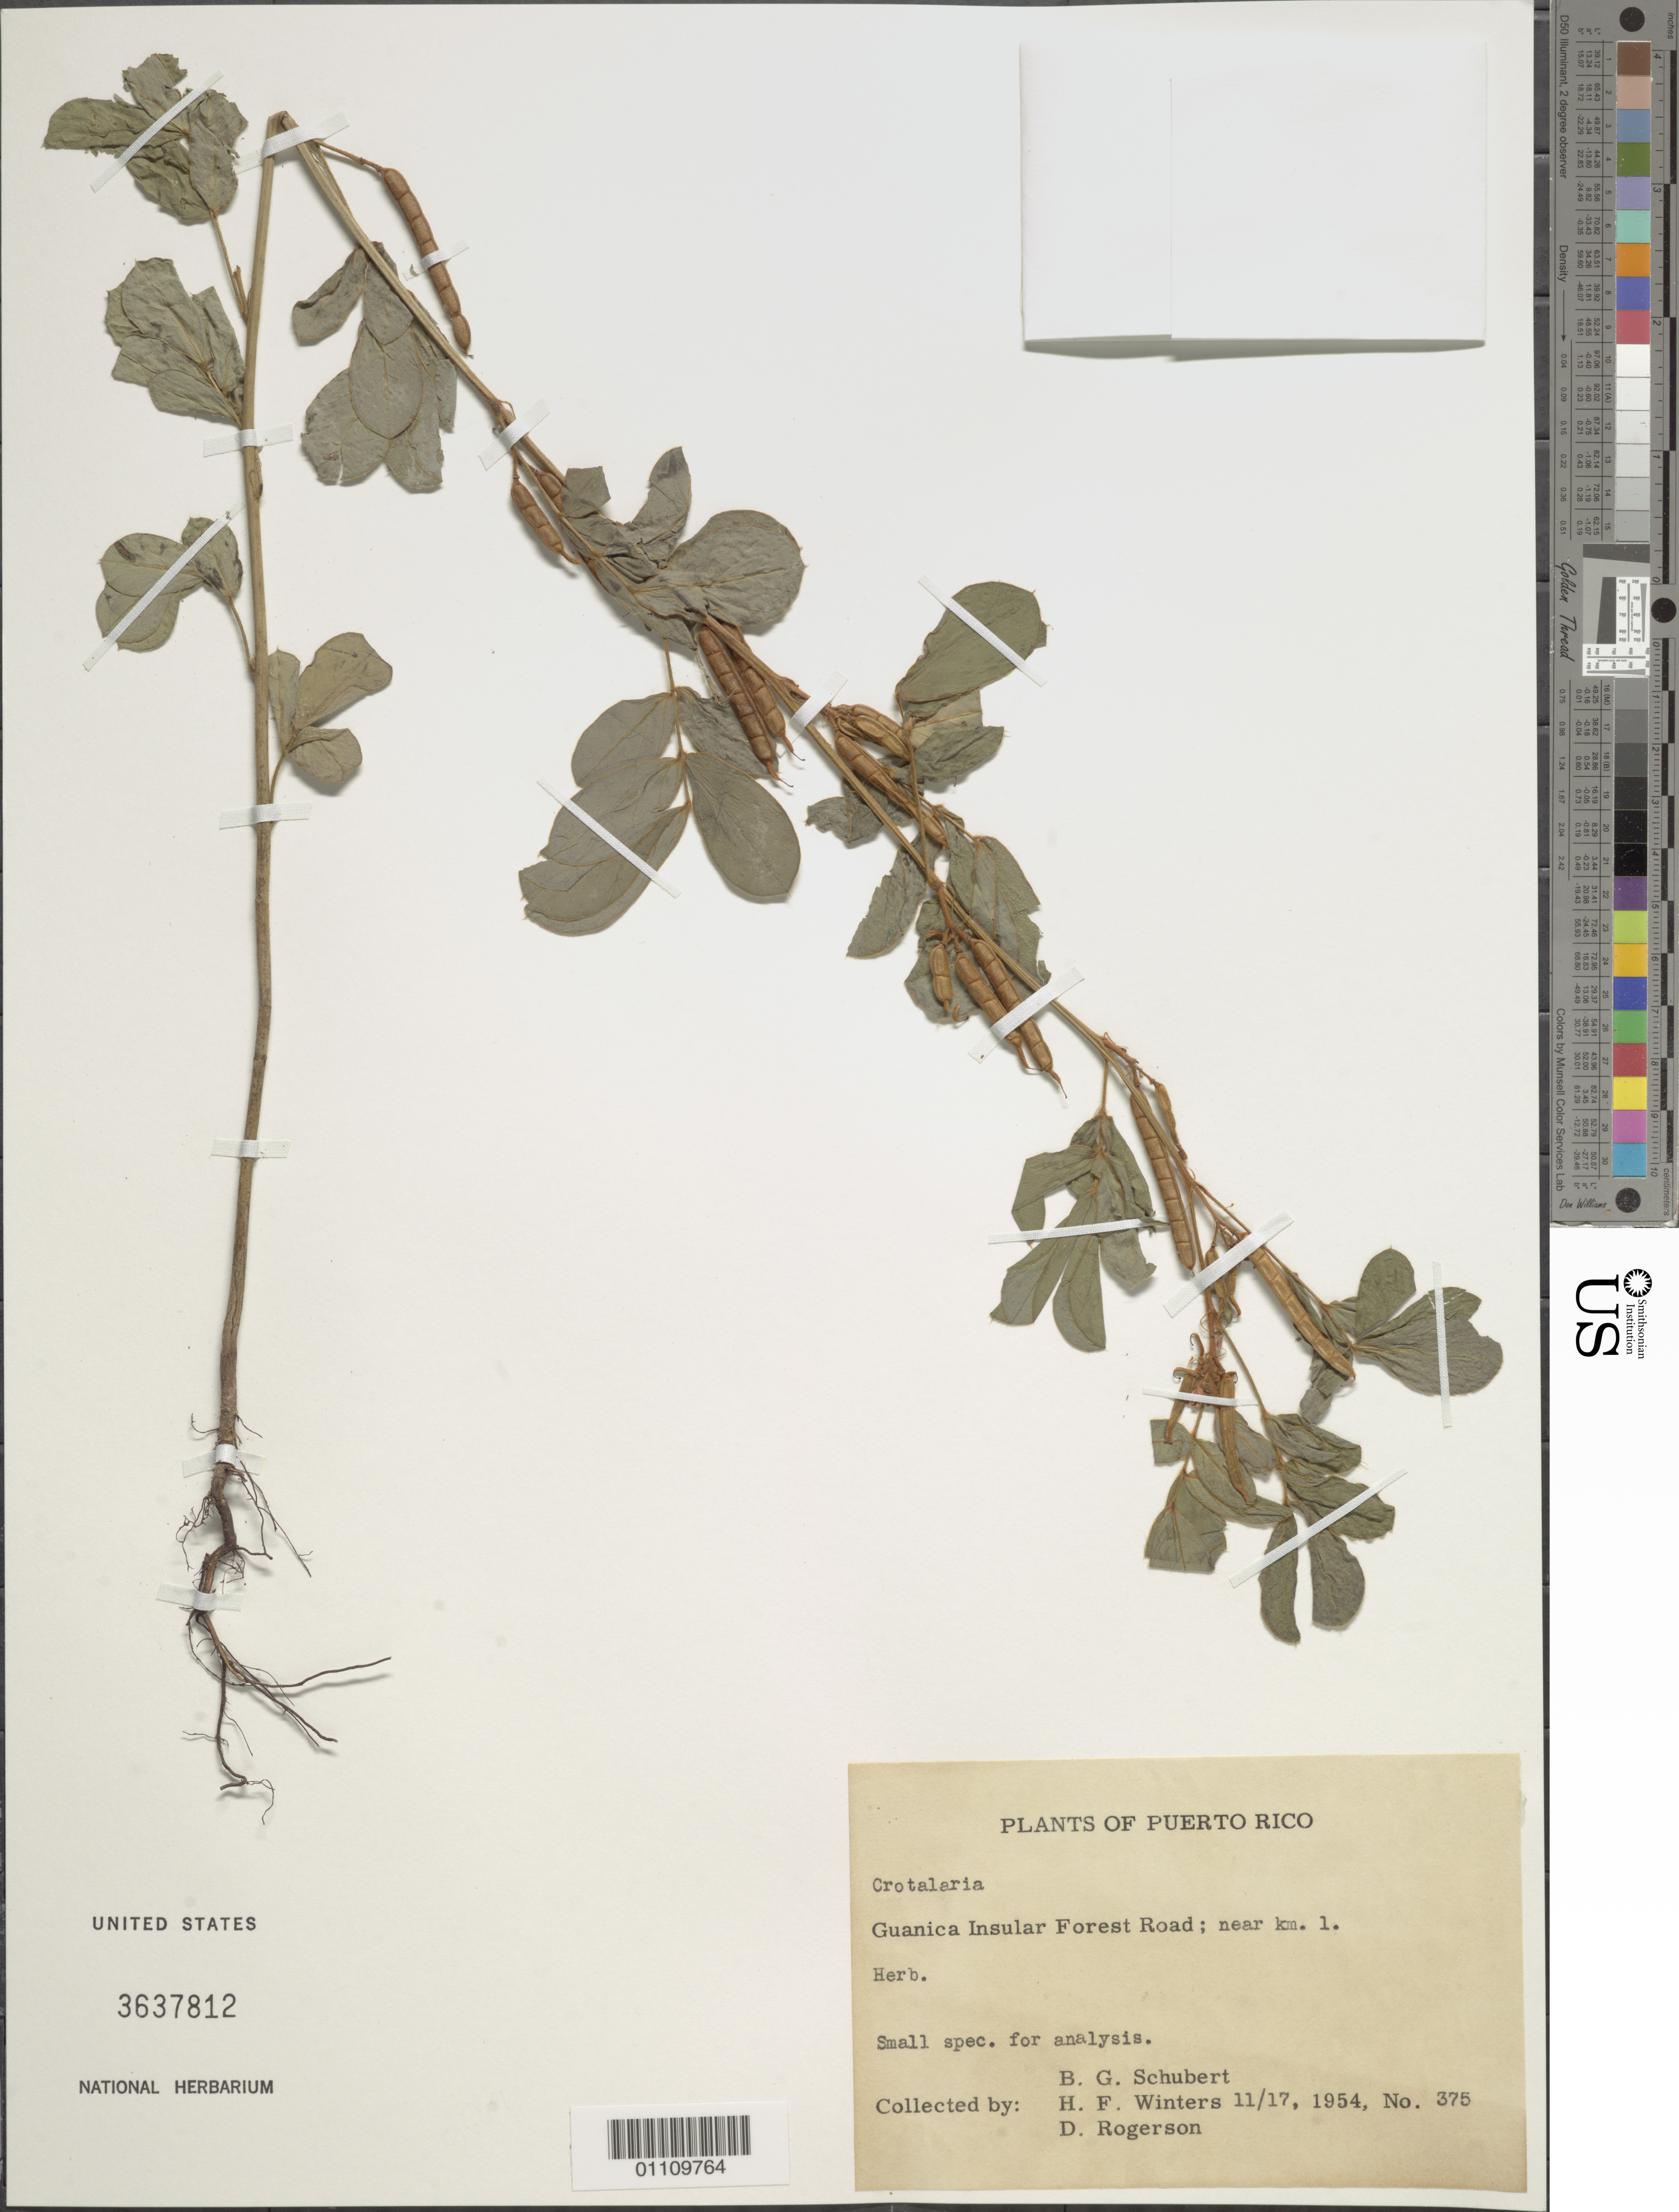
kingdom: Plantae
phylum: Tracheophyta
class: Magnoliopsida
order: Fabales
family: Fabaceae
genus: Crotalaria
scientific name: Crotalaria sp.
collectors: B. Schubert, H. Winters & D. Rogerson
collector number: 375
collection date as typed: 17 Nov 1954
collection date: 1954-11-17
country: Puerto Rico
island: Puerto Rico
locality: Guanica Insular Forest Road, near km 1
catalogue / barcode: US 3637812